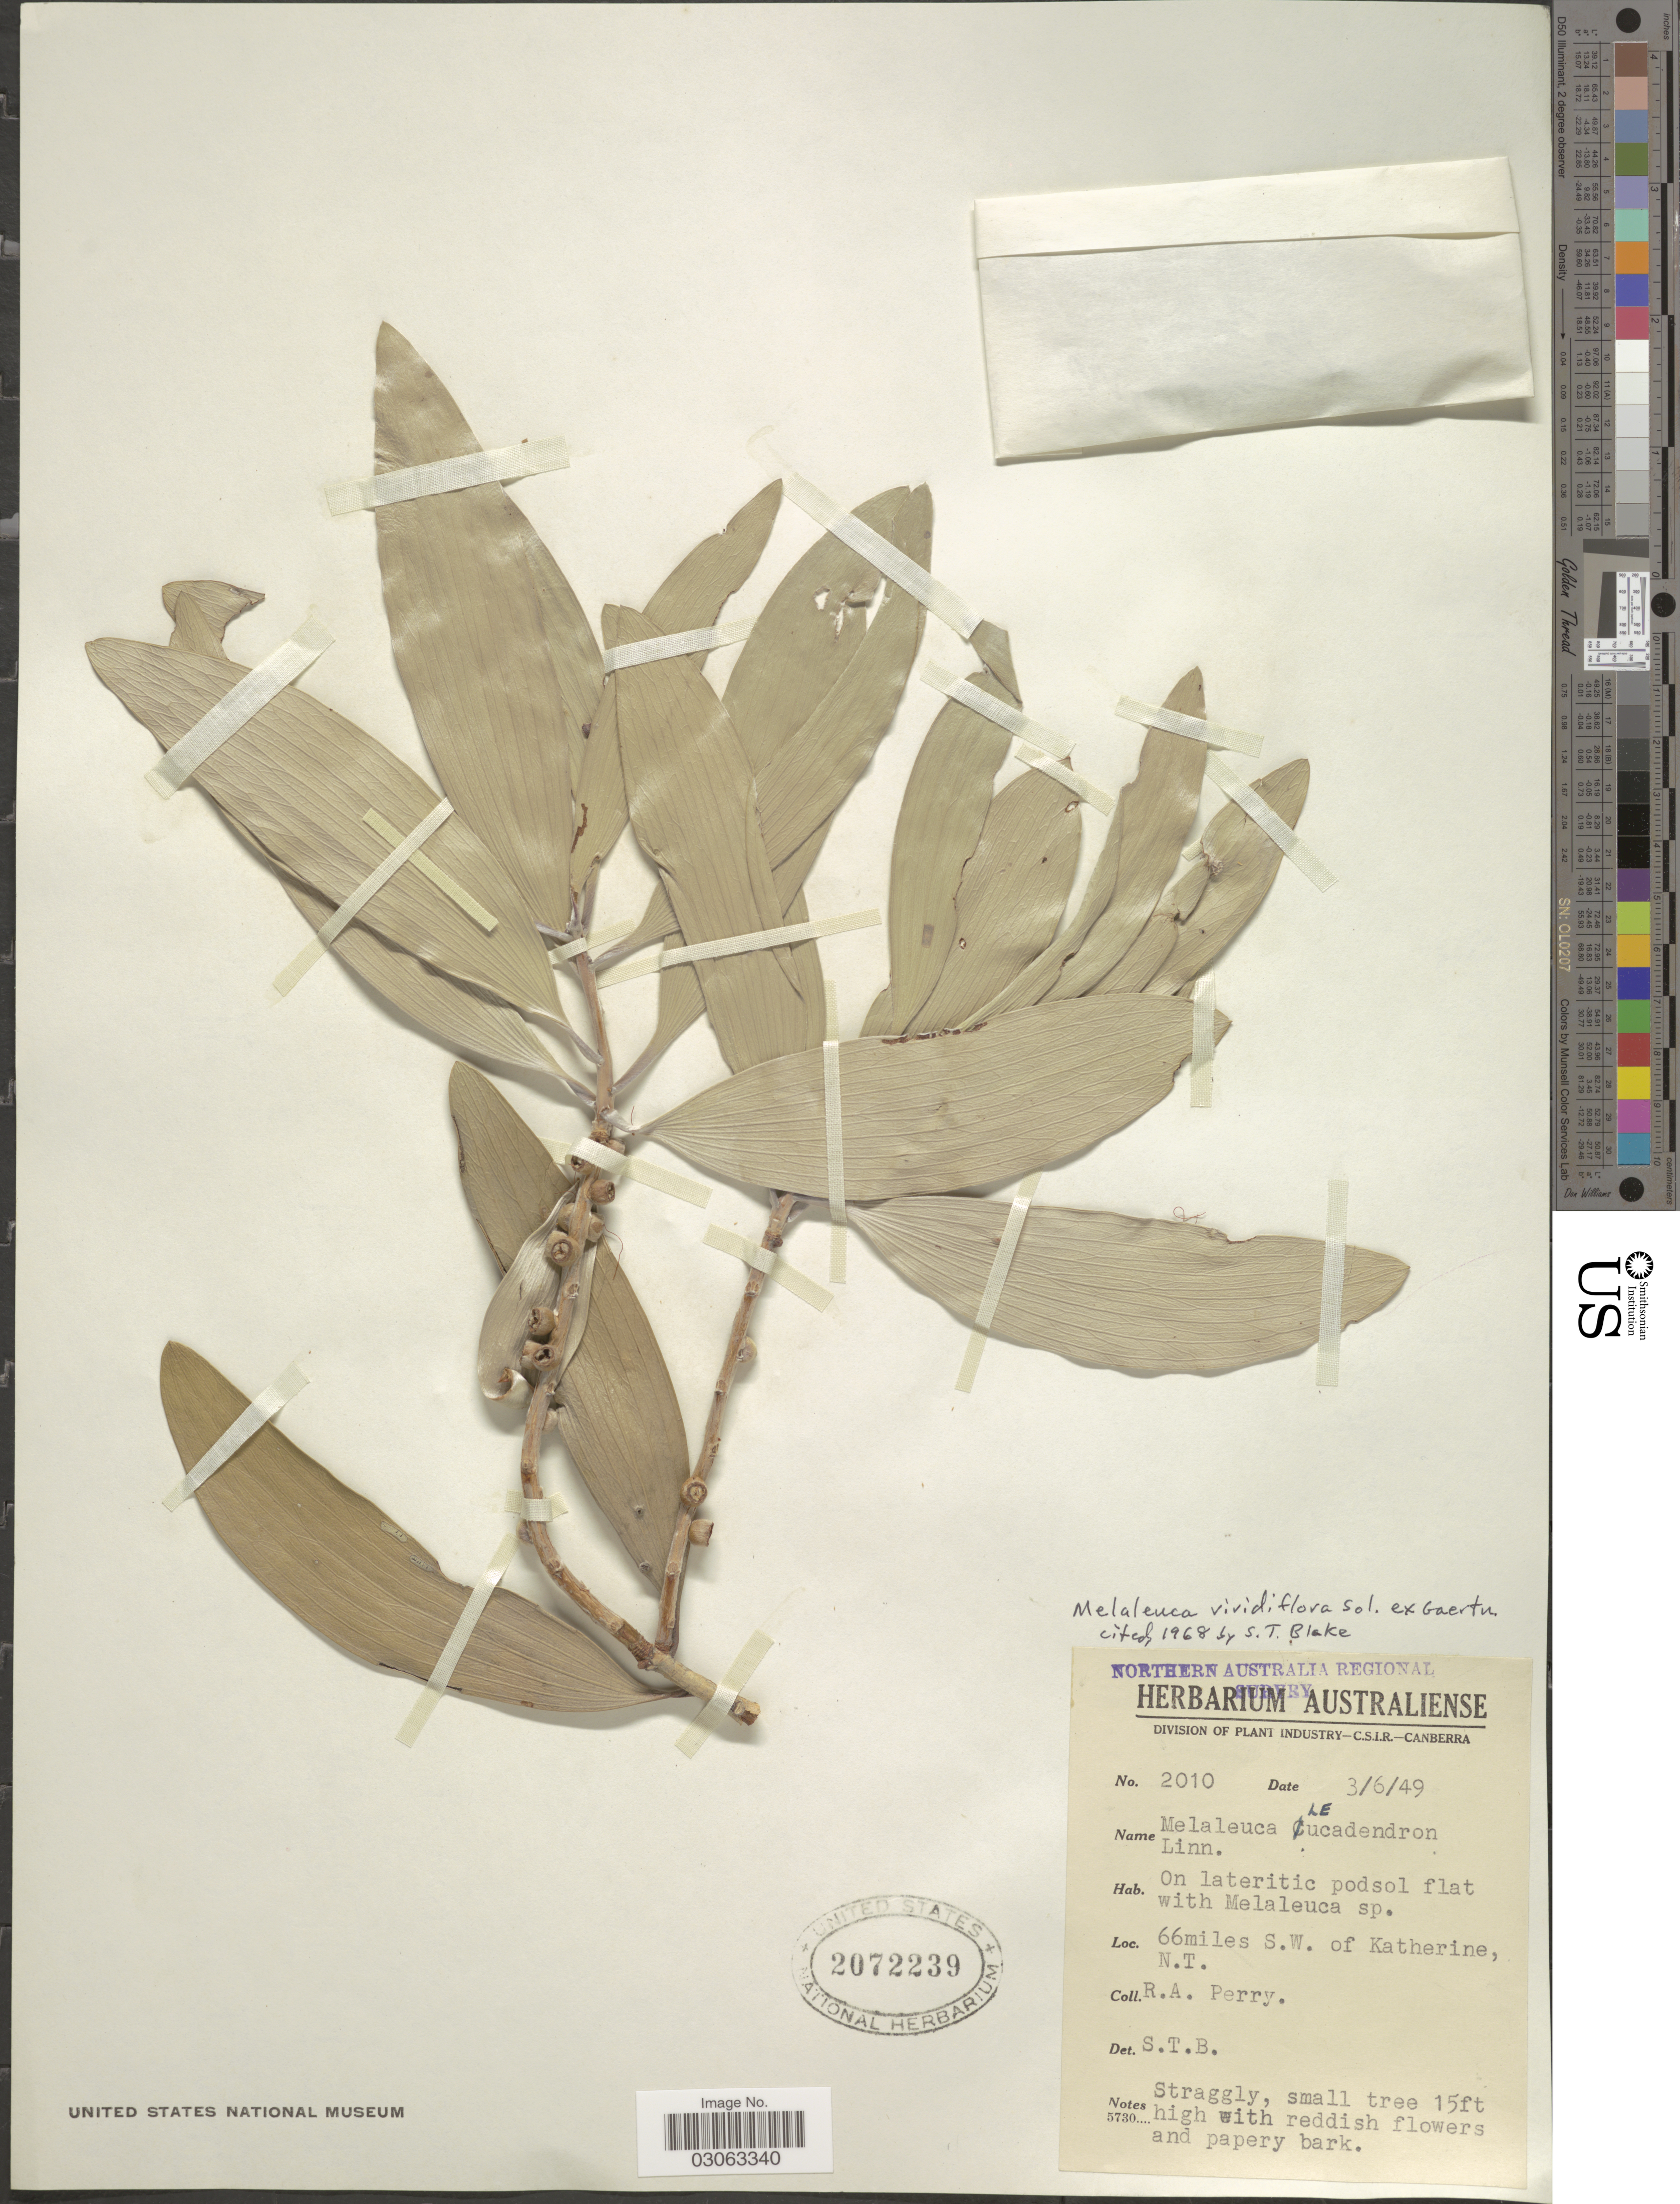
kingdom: Plantae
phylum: Tracheophyta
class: Magnoliopsida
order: Myrtales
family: Myrtaceae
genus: Melaleuca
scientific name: Melaleuca viridiflora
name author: Sol. ex Gaertn.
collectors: Perry, R. A.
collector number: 2010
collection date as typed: Transcribed d/m/y: 3/6/49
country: Australia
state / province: Northern Territory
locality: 66 miles S.W. of Katherine, N.T.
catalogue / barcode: US 2072239